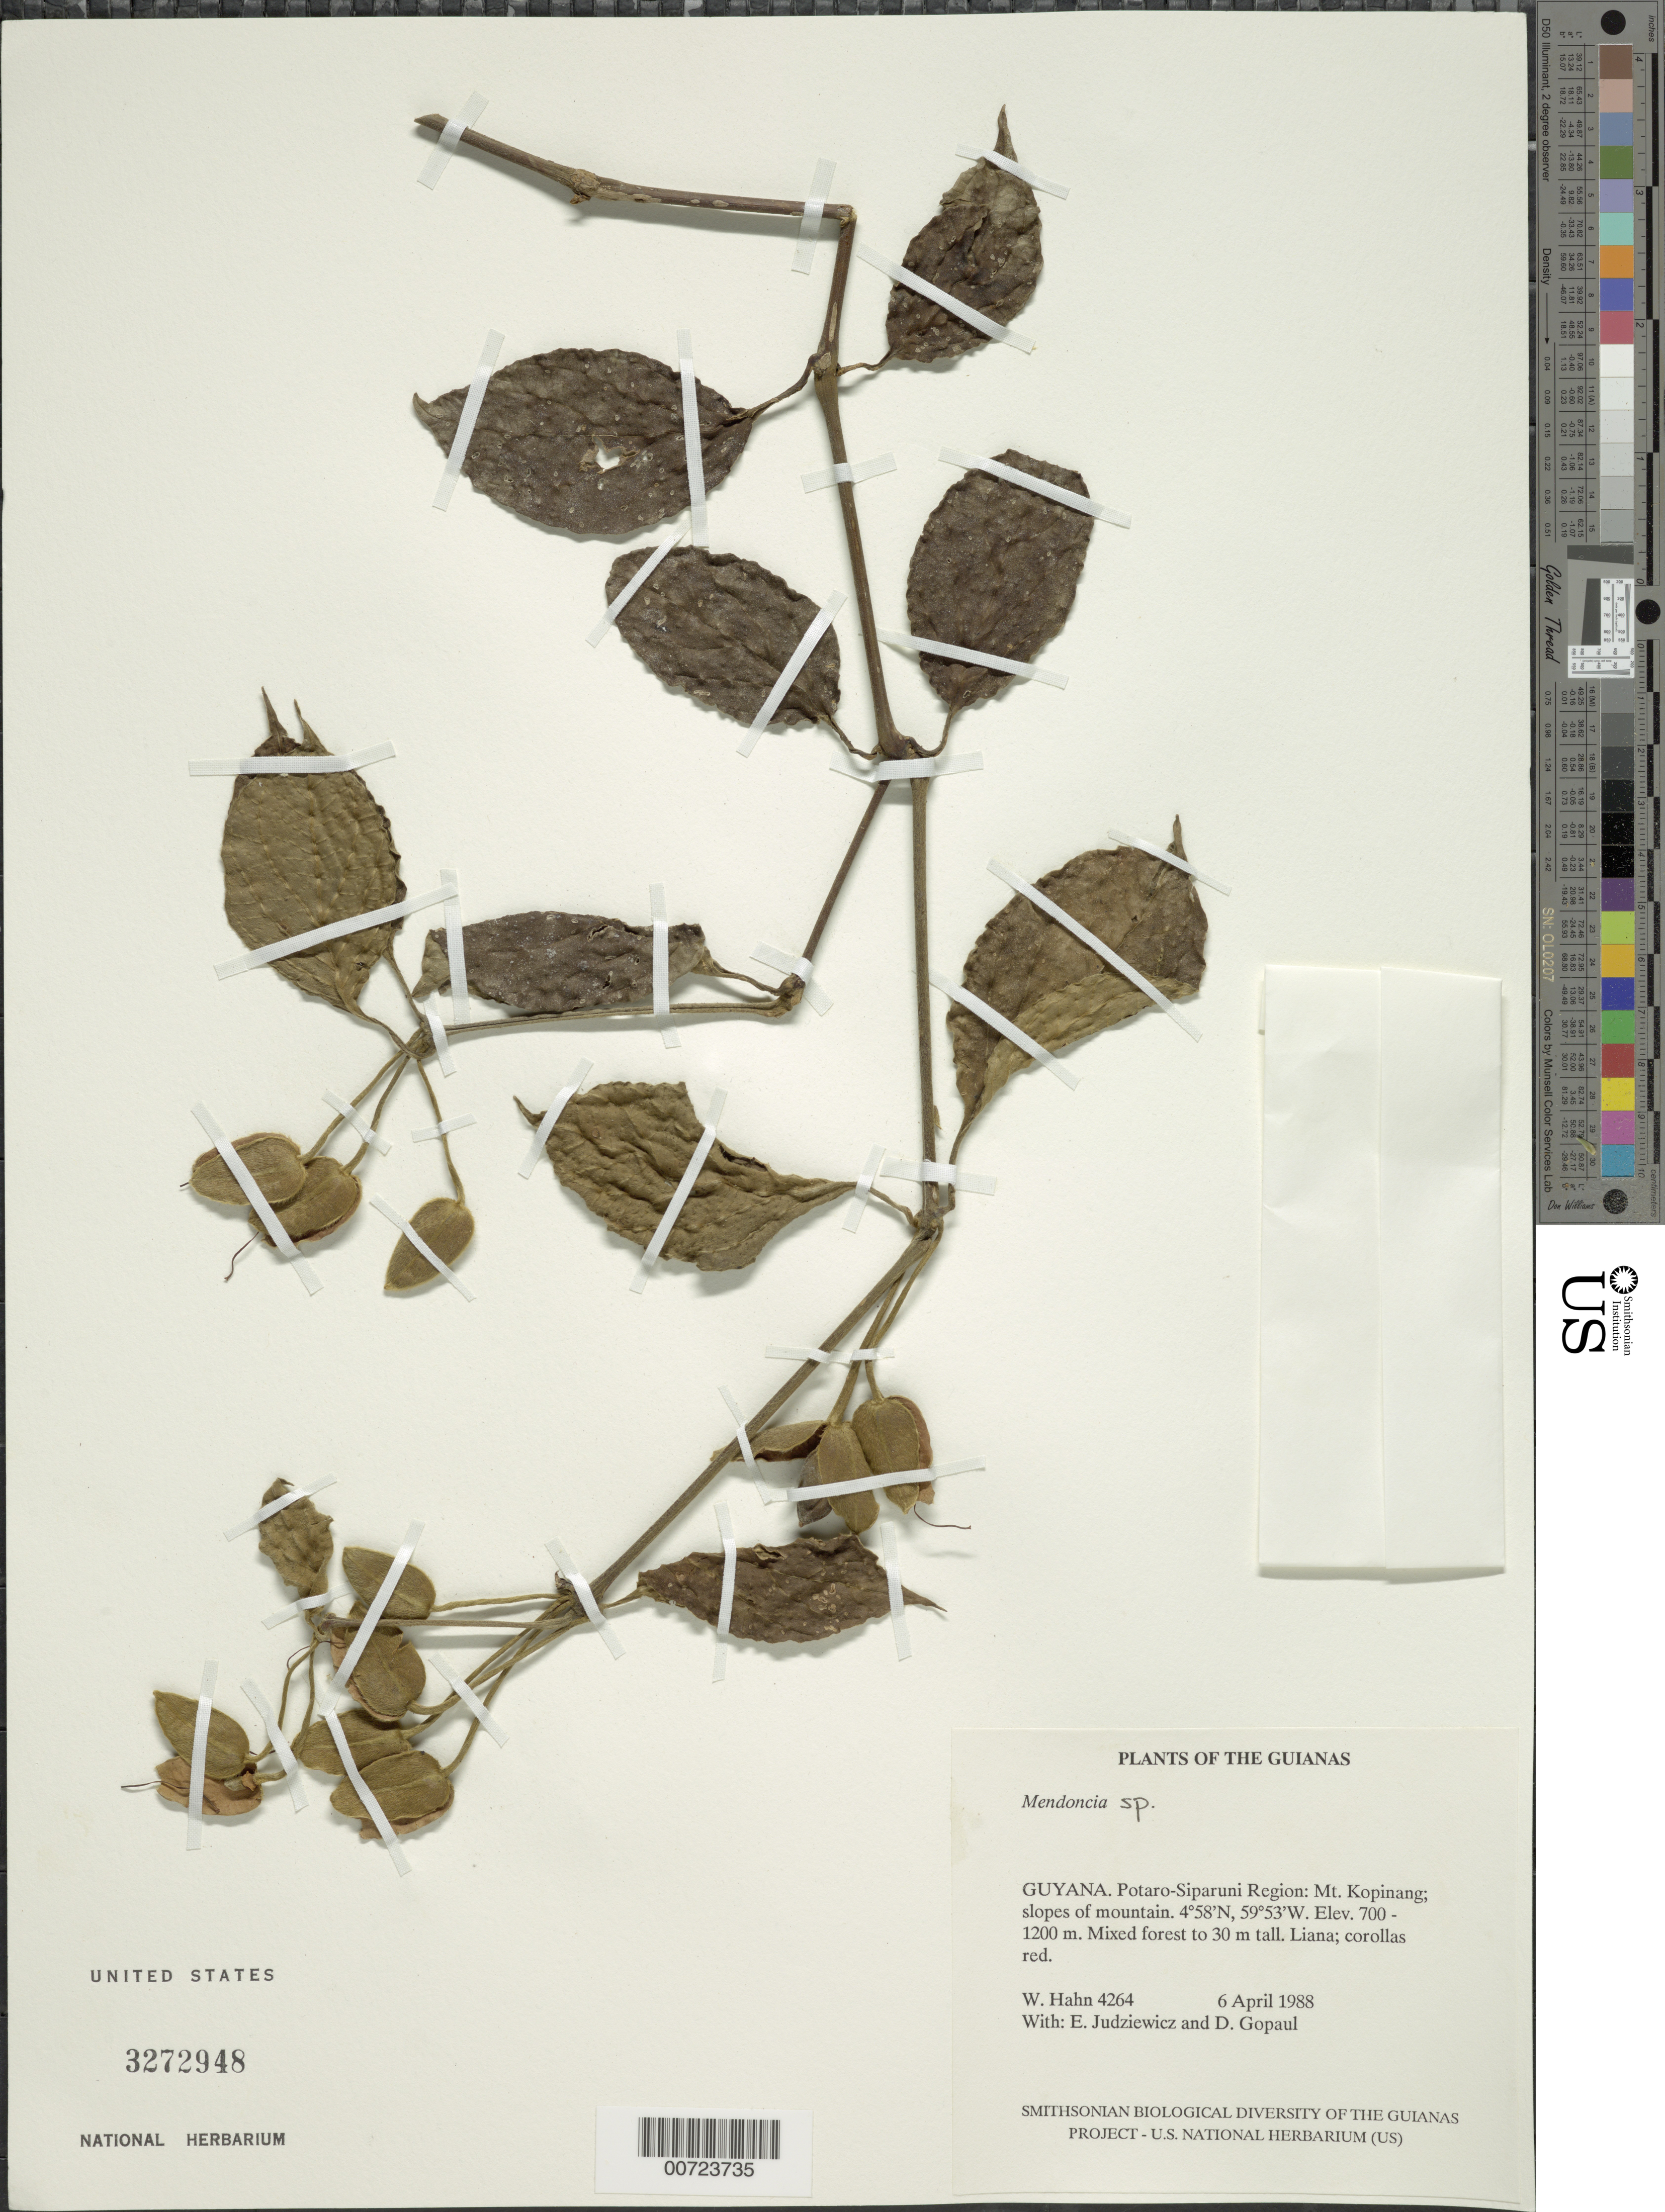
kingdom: Plantae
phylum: Tracheophyta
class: Magnoliopsida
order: Lamiales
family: Acanthaceae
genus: Mendoncia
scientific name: Mendoncia sp.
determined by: Wasshausen, Dieter C., (BOT), Smithsonian Institution - National Museum of Natural History (UNITED STATES)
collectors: W. Hahn, E. J. Judziewicz & D. Gopaul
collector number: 4264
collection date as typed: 6 April 1988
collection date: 1988-04-06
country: Guyana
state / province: Potaro-Siparuni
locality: Mt. Kopinang; slopes of mountain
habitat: Mixed forest to 30 m tall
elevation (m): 700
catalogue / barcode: US 3272948